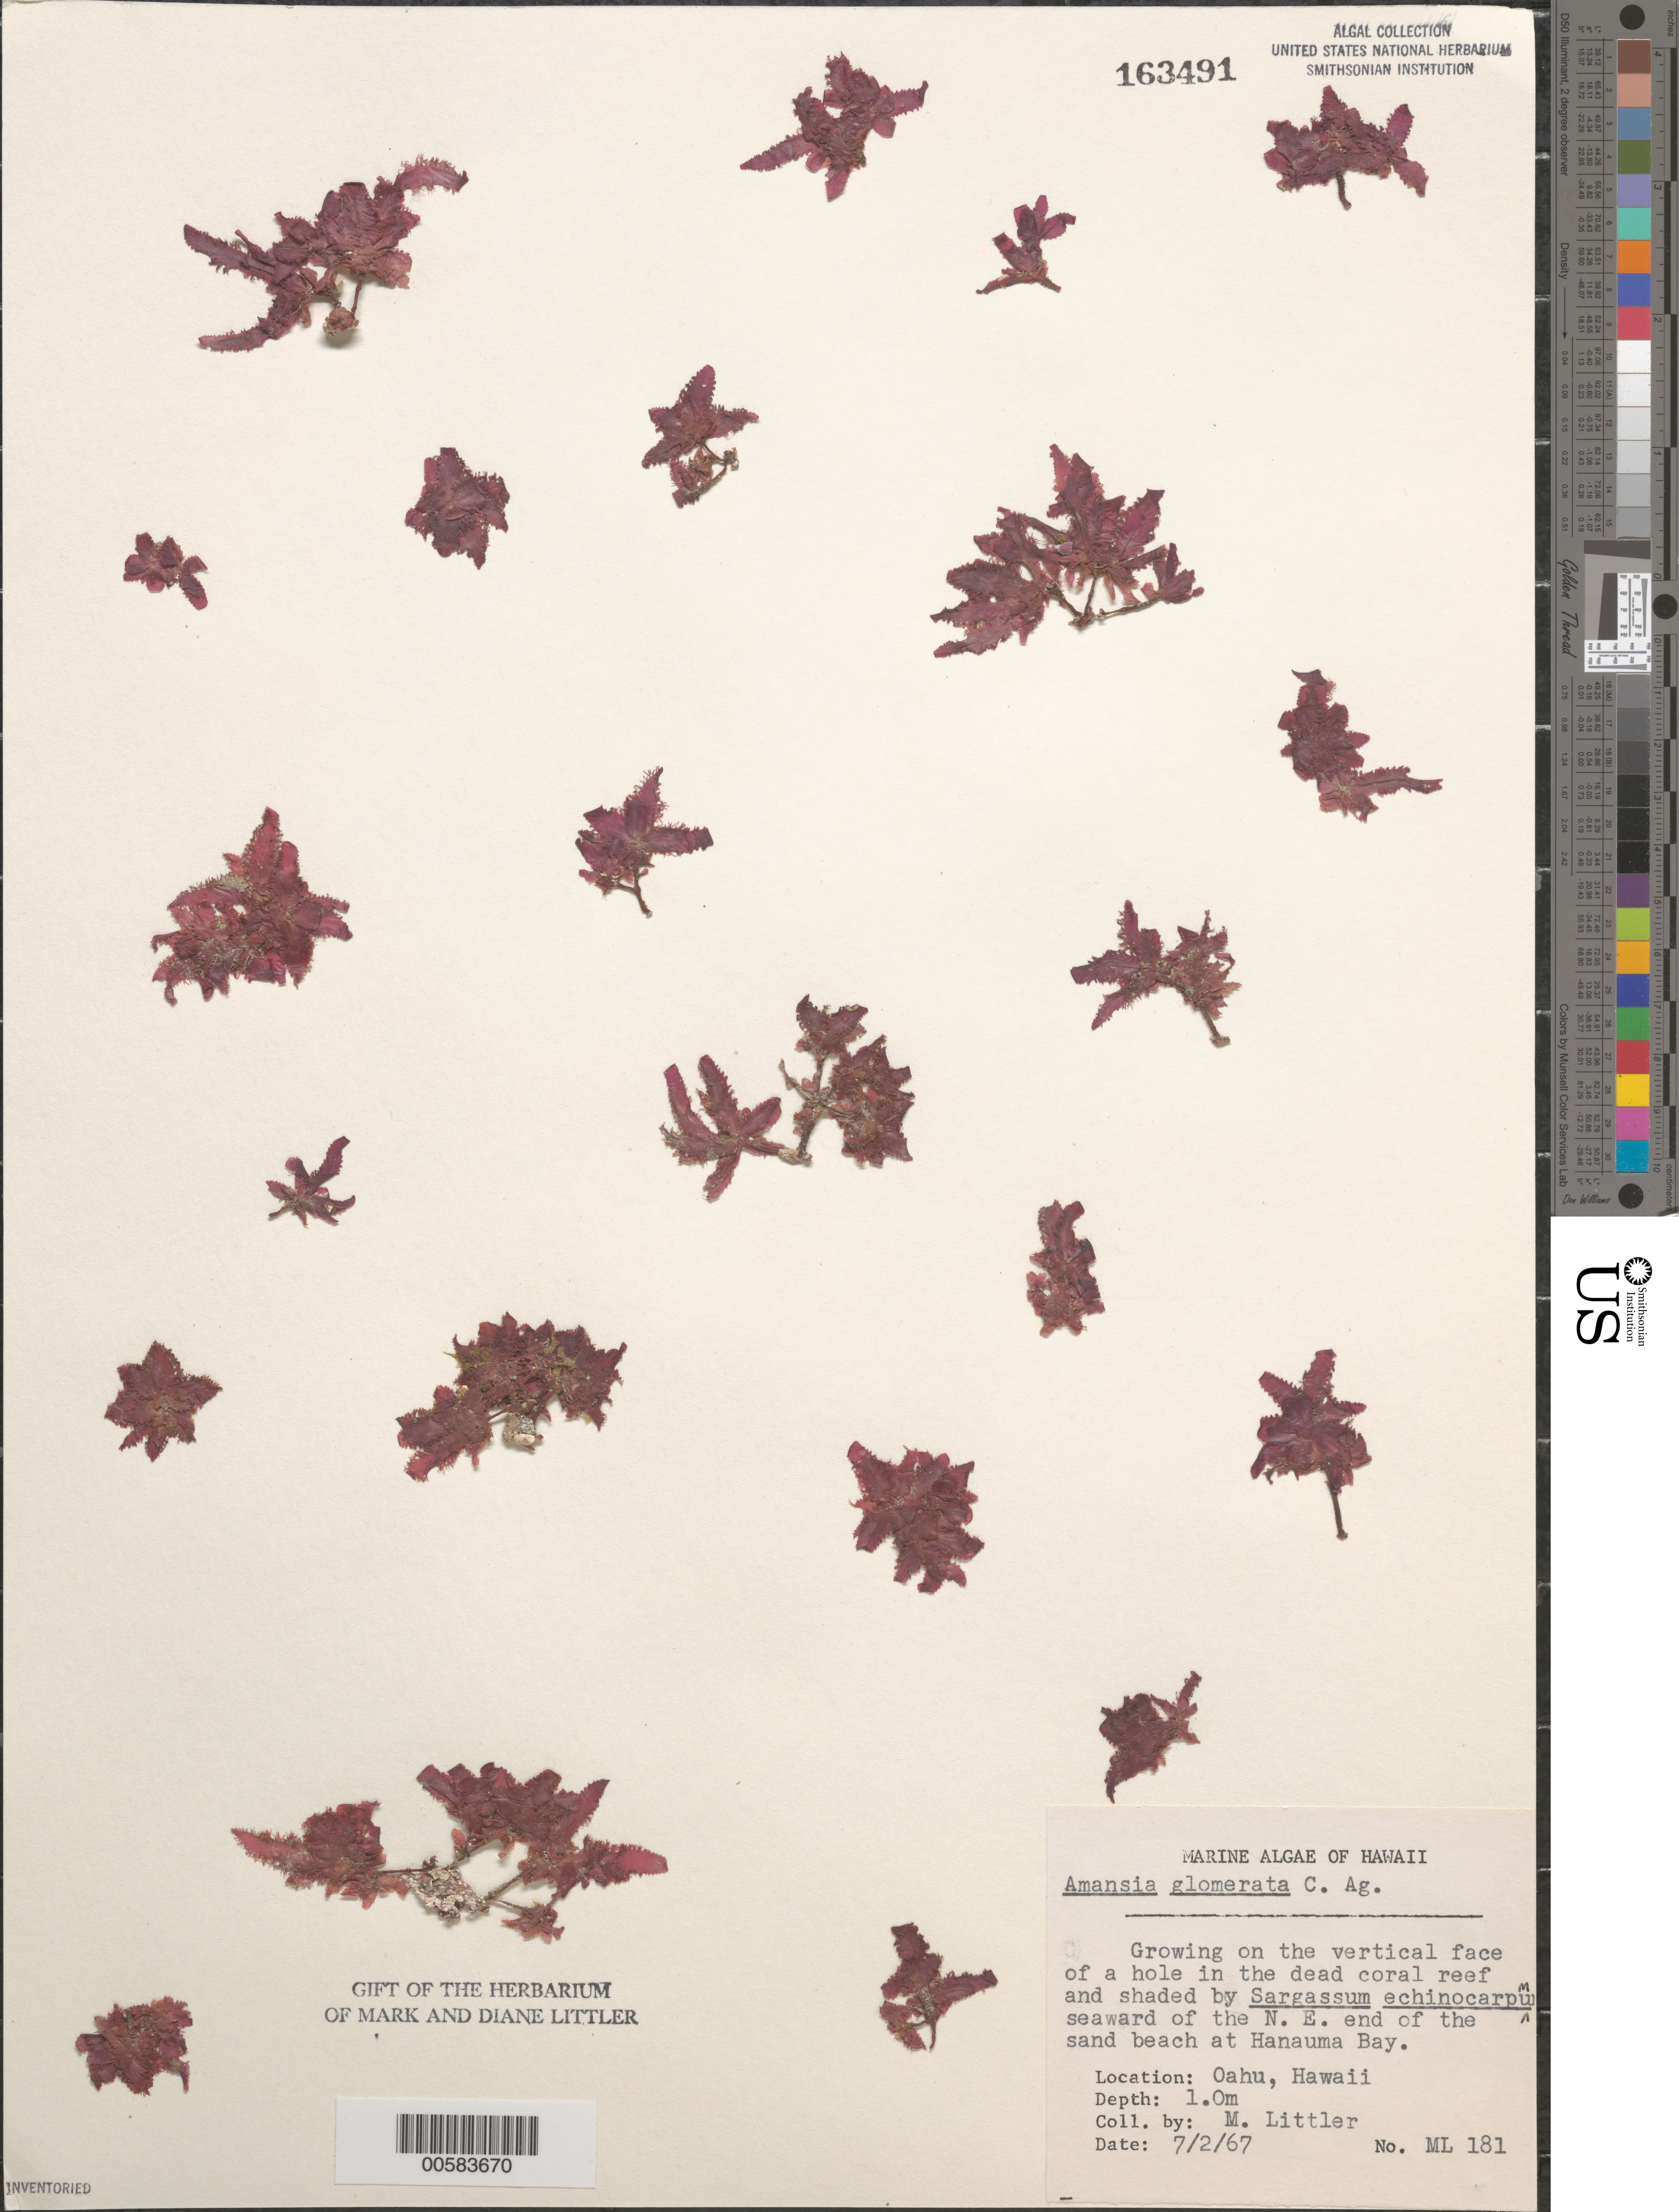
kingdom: Plantae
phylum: Rhodophyta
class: Florideophyceae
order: Ceramiales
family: Rhodomelaceae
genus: Amansia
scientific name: Amansia glomerata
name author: C. Agardh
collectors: M. M. Littler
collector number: ML 181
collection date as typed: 02 Jul 1967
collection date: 1967-07-02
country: United States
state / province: Hawaii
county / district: Honolulu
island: Oahu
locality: Hanauma Bay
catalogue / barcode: US 163491